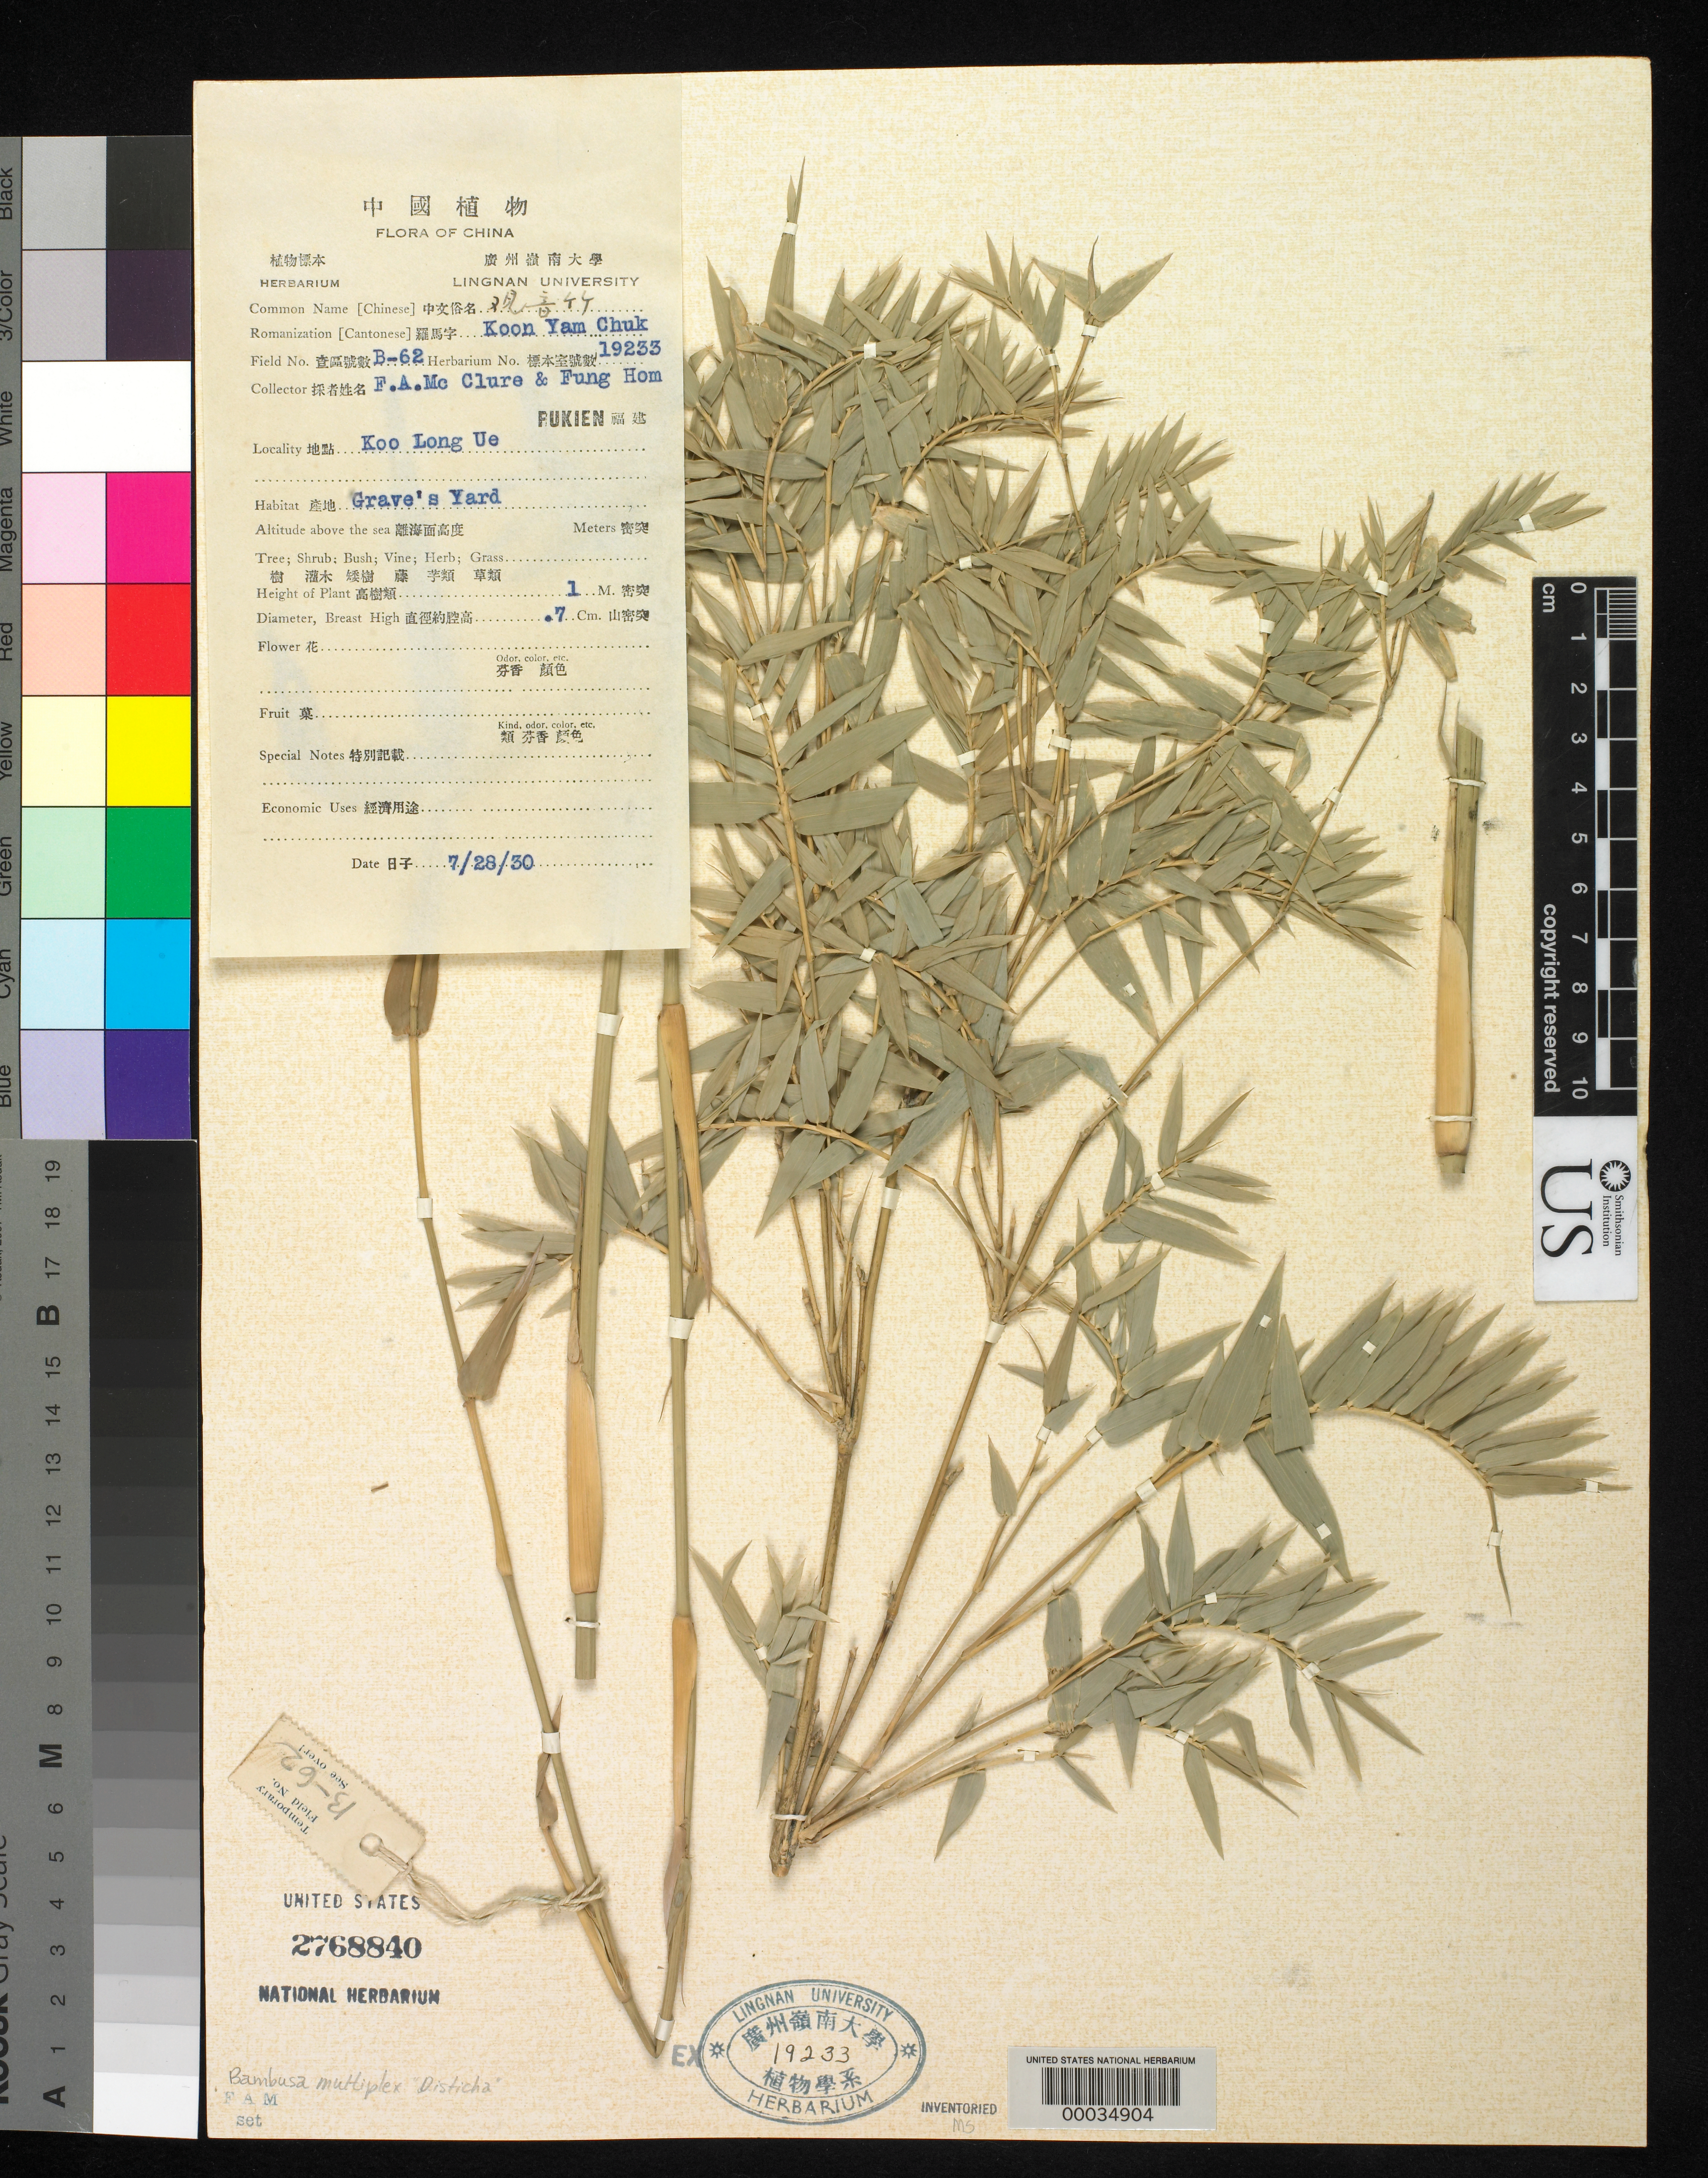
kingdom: Plantae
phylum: Tracheophyta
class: Liliopsida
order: Poales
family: Poaceae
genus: Bambusa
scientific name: Bambusa multiplex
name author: (Lour.) Raeusch. ex Schult. & Schult. f.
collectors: F. A. McClure & H. L. Fung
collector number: B-62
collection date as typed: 28 Jul 1930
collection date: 1930-07-28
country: China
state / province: Fujian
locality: Koo long ue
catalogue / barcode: US 2768840